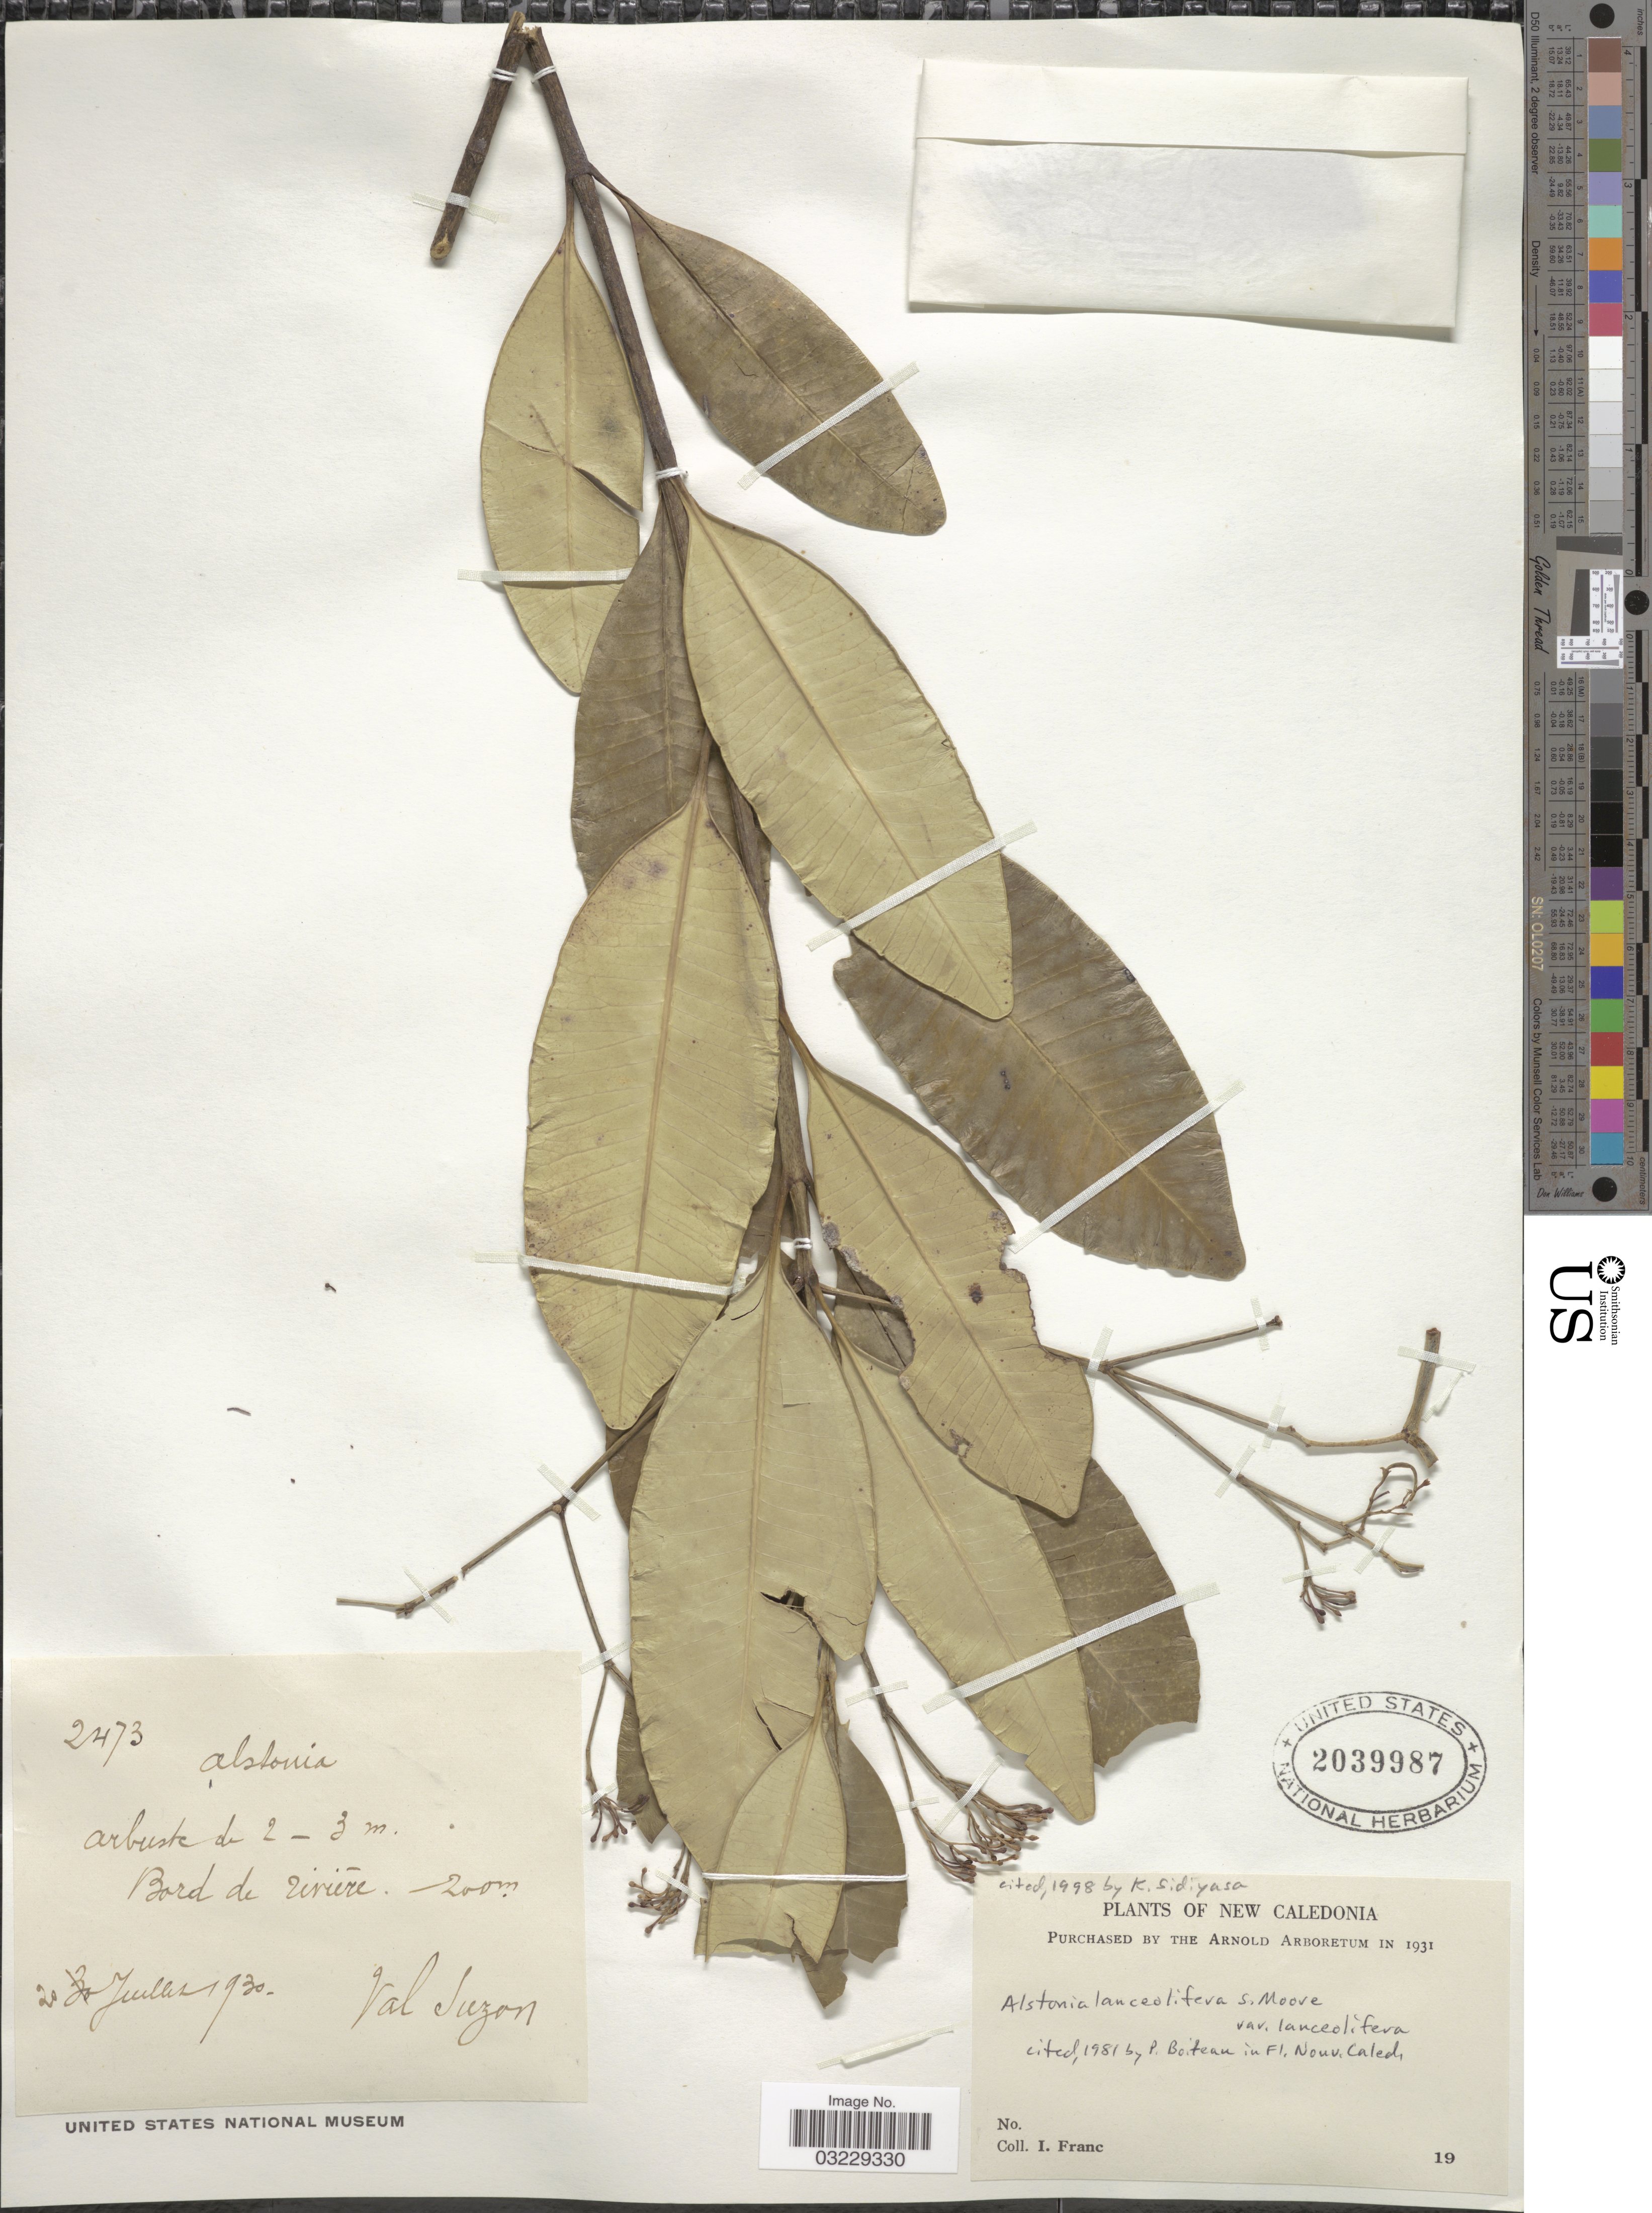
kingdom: Plantae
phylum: Tracheophyta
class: Magnoliopsida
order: Gentianales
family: Apocynaceae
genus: Alstonia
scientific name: Alstonia lanceolifera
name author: S. Moore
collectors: I. Franc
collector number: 2473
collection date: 1930-07-20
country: New Caledonia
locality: Bord de riviére. Val Suzon.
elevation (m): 200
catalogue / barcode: US 2039987